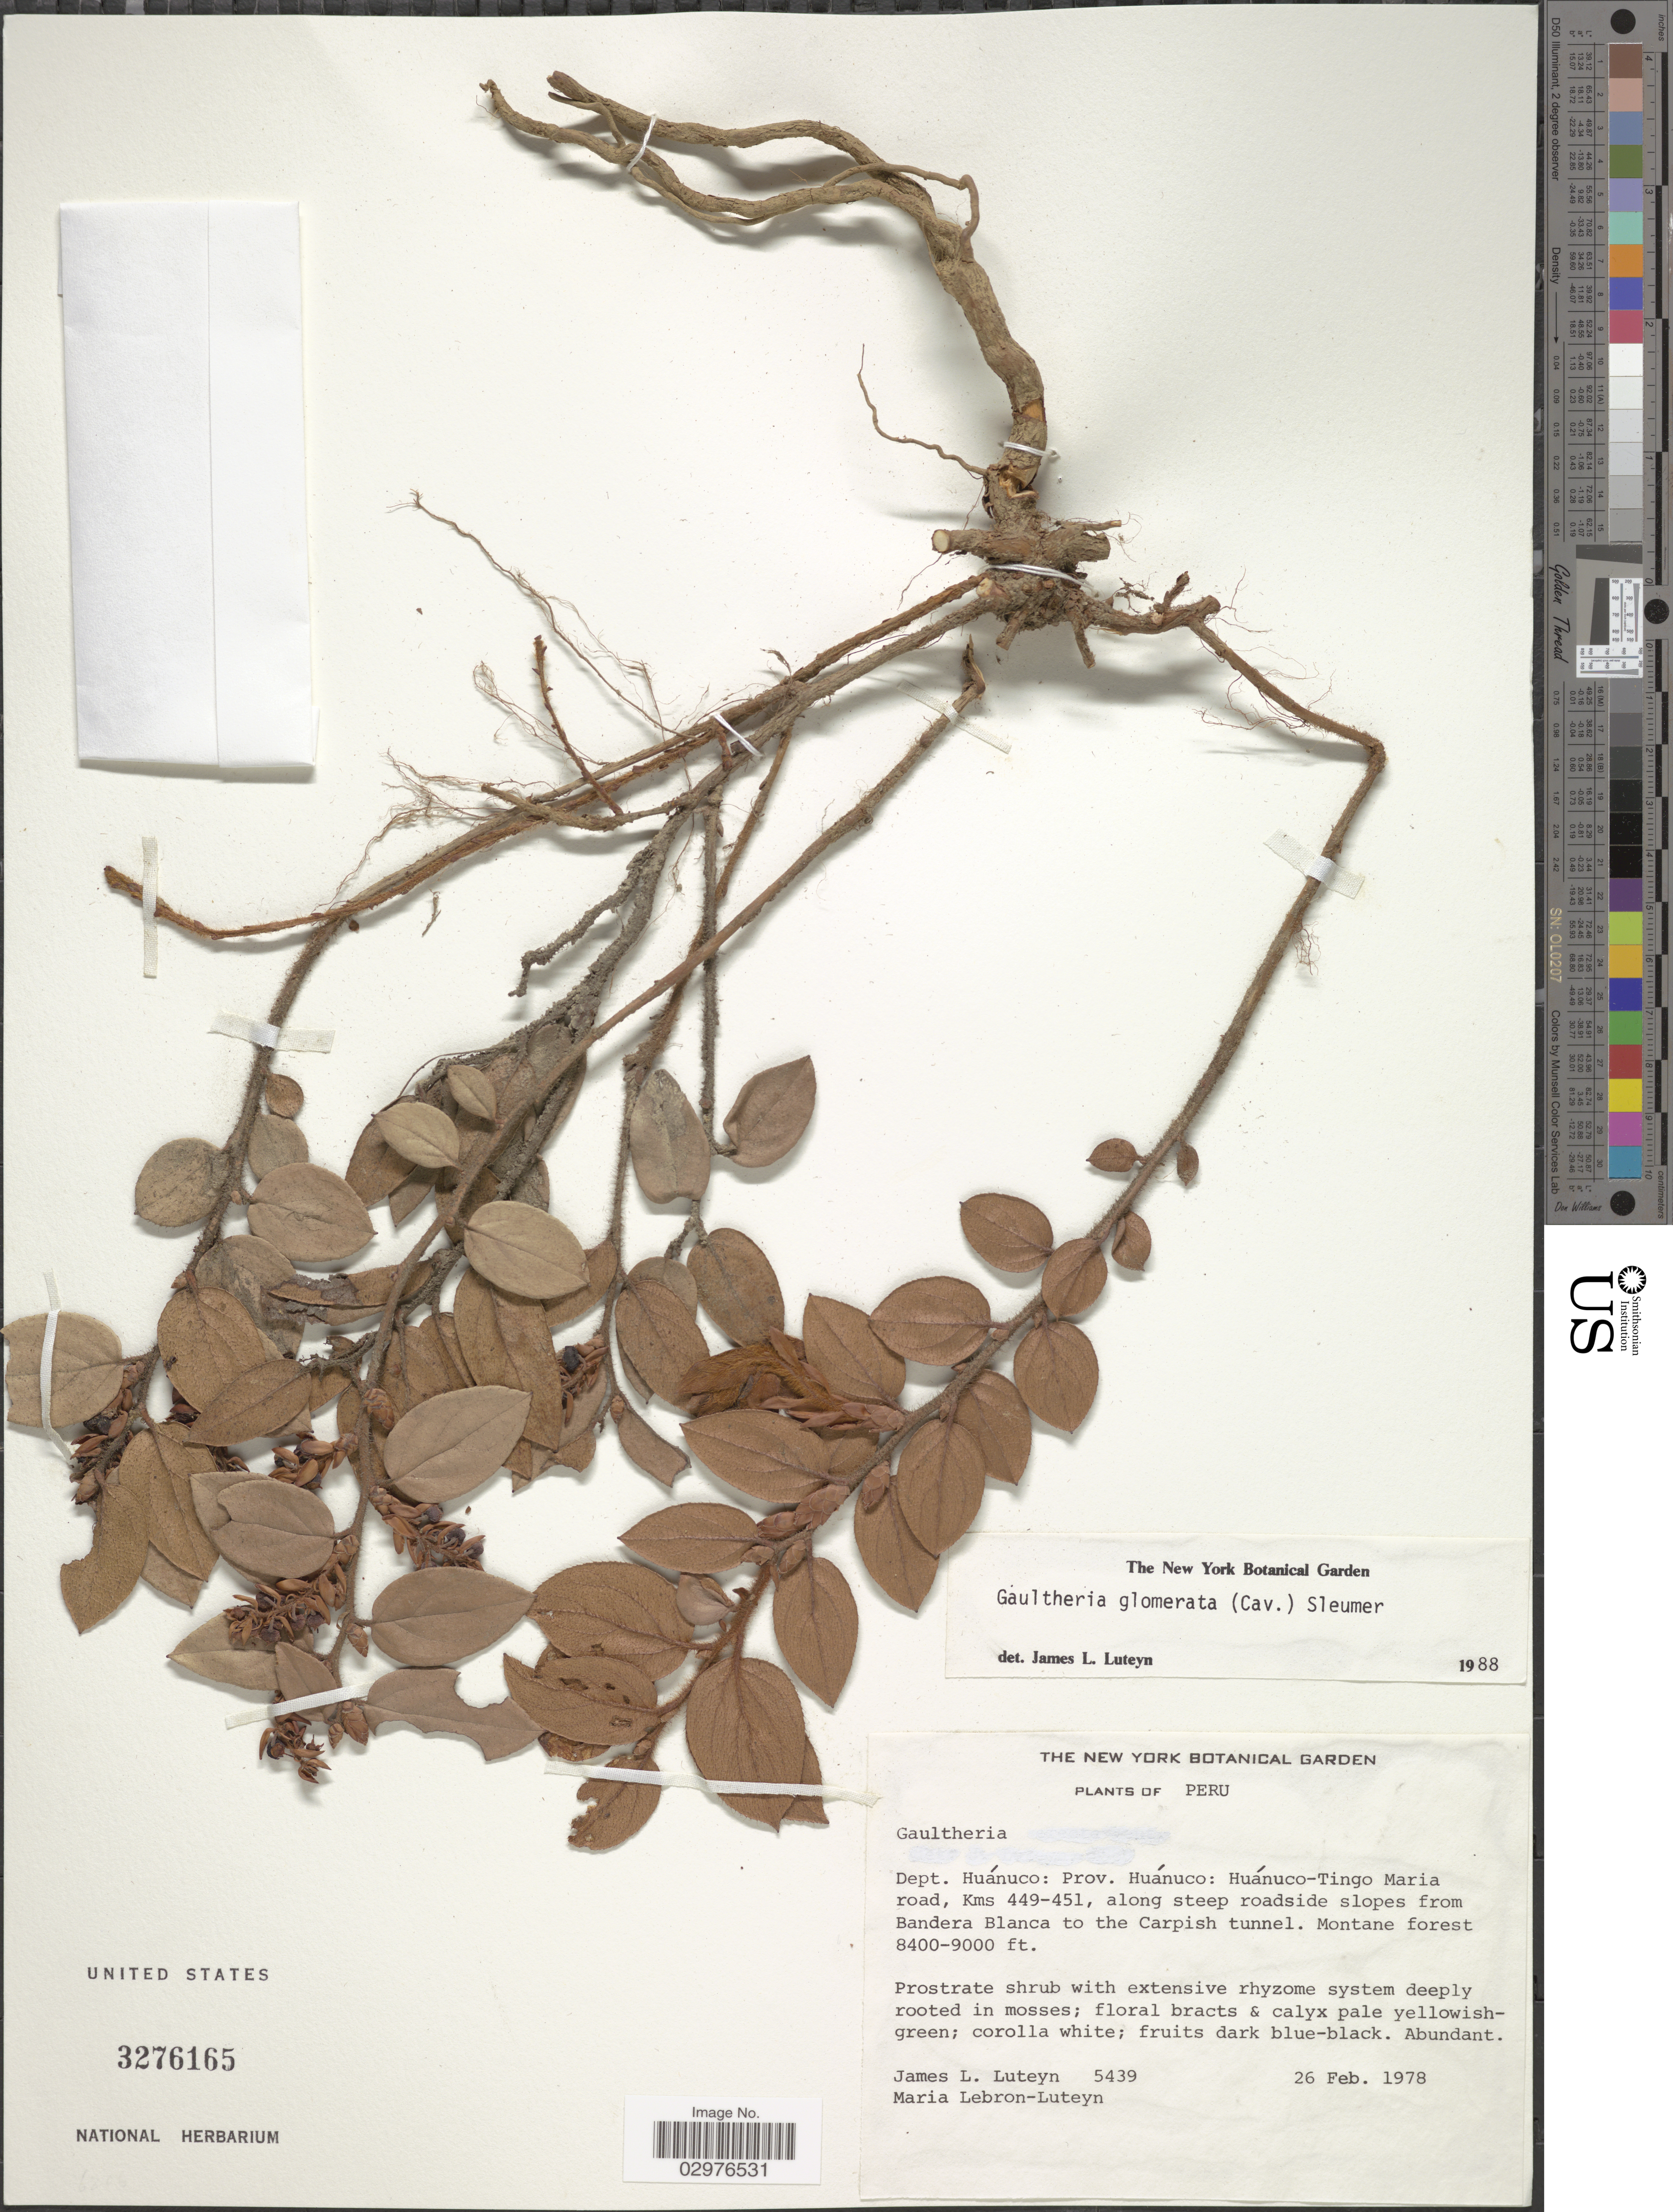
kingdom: Plantae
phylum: Tracheophyta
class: Magnoliopsida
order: Ericales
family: Ericaceae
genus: Gaultheria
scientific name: Gaultheria glomerata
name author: (Cav.) Sleumer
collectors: J. Luteyn & M. L. Lebrón-Luteyn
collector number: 5439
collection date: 1978-02-26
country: Peru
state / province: Huánuco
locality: Dept. Huánuco: Prov. Huánuco: Huánuco-Tingo Maria road, Kms 449-451, along steep roadside slopes from Bandera Blanca to the Carpish tunnel.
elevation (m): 2560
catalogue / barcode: US 3276165